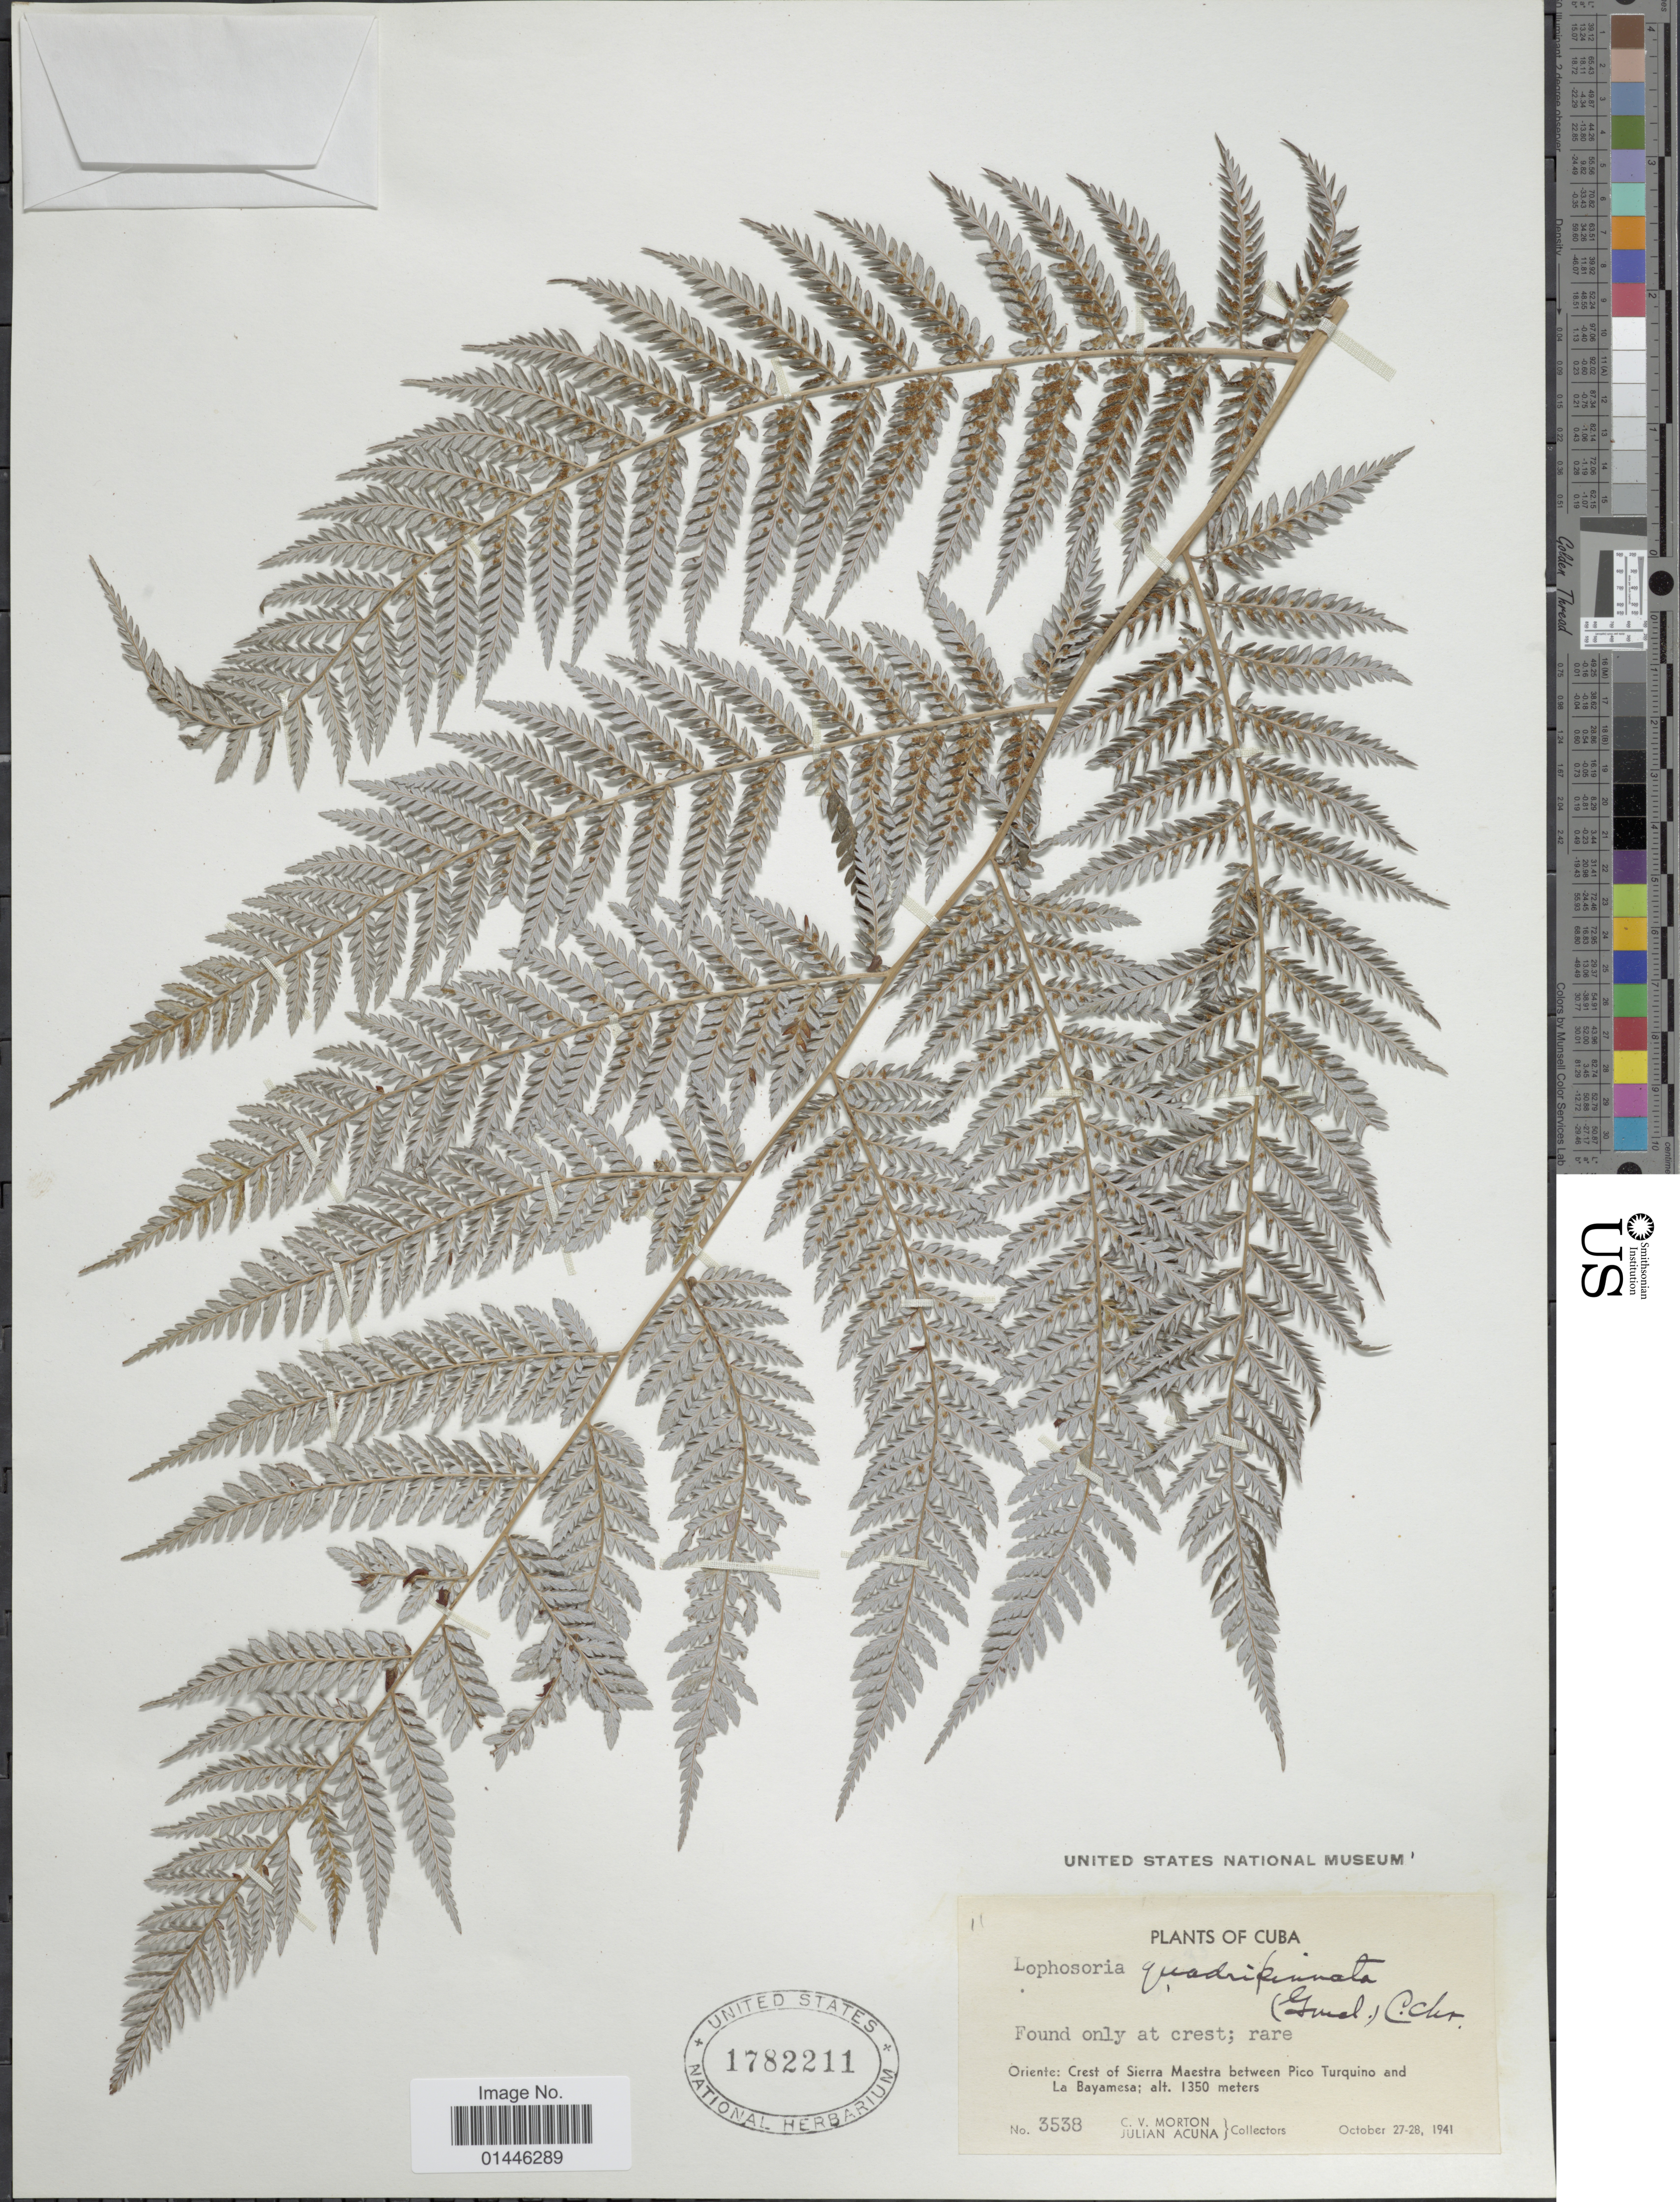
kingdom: Plantae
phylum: Tracheophyta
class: Polypodiopsida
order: Cyatheales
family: Dicksoniaceae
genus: Lophosoria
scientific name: Lophosoria quadripinnata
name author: (J.F. Gmel.) C. Chr.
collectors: C. V. Morton & J. B. Acuña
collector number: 3538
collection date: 1941-10-27/1941-10-28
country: Cuba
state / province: Oriente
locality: Crest of Sierra Maestra between Pico Turquino and La Bayamesa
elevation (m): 1350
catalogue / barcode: US 1782211